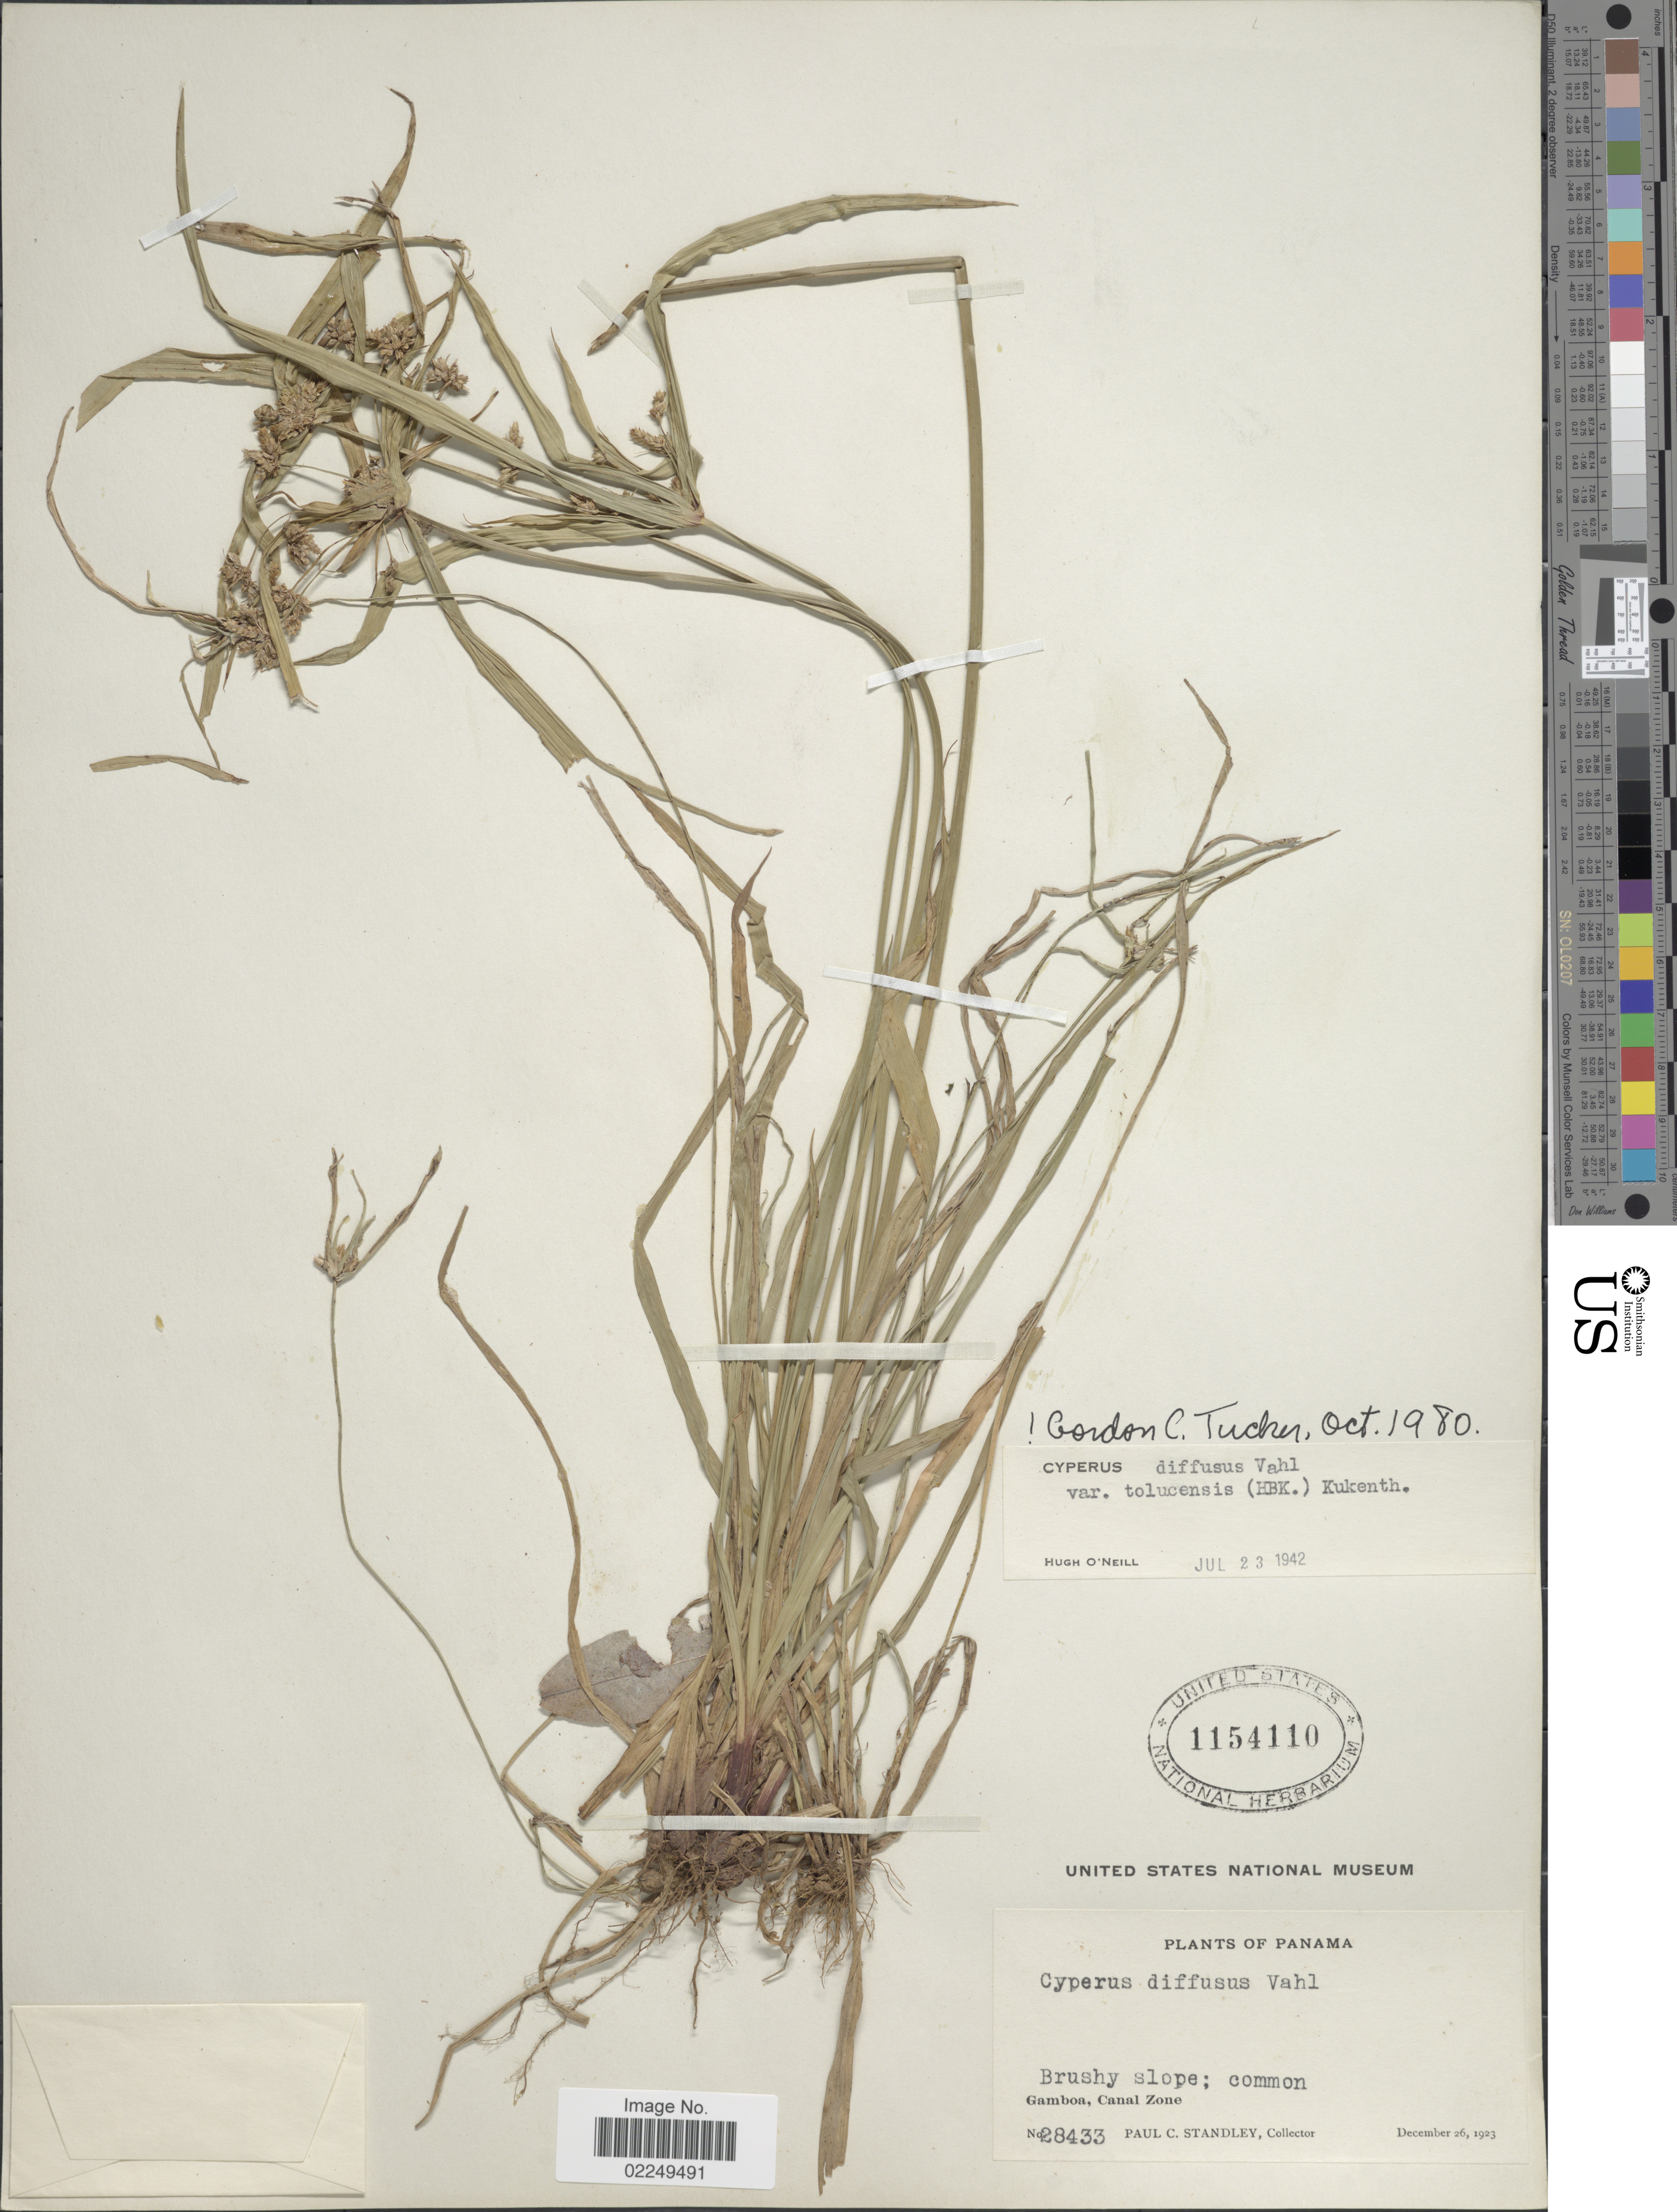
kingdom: Plantae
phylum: Tracheophyta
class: Liliopsida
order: Poales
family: Cyperaceae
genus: Cyperus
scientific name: Cyperus laxus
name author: Lam.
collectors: P. C. Standley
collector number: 28433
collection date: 1923-12-26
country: Panama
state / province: Colón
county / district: Canal Zone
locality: Gamboa, Canal Zone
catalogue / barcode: US 1154110